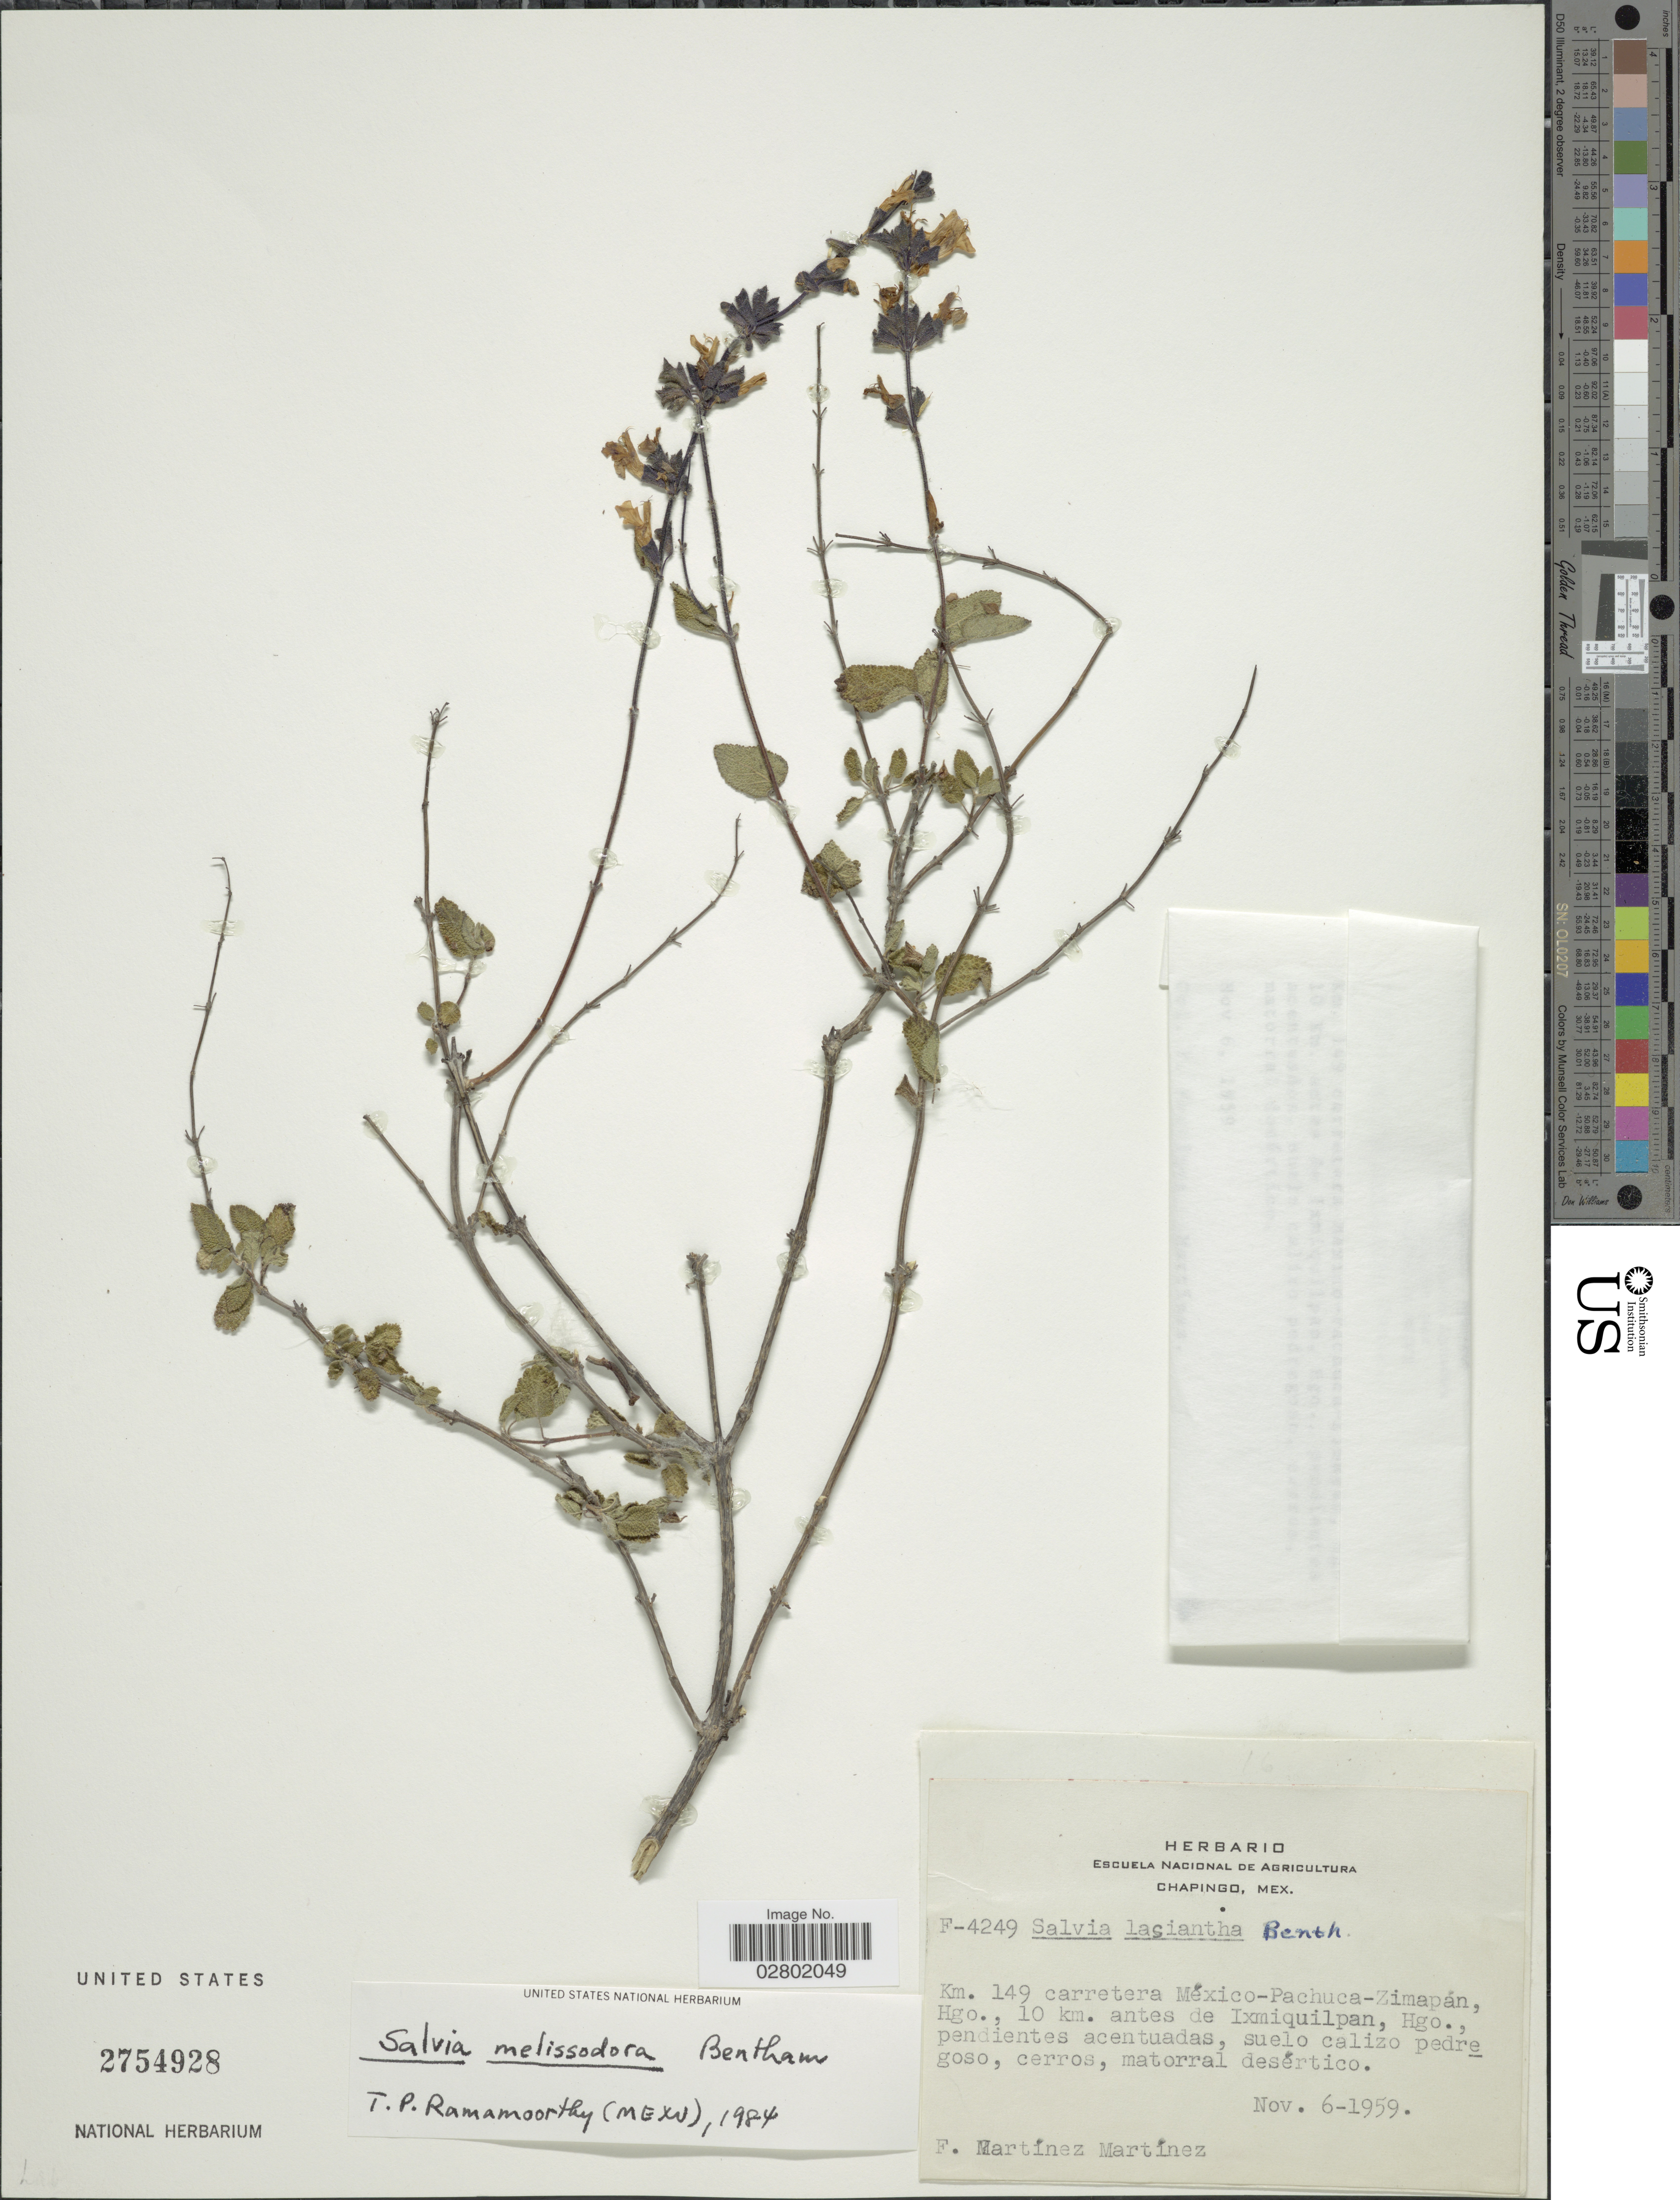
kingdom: Plantae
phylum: Tracheophyta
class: Magnoliopsida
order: Lamiales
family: Lamiaceae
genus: Salvia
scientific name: Salvia melissodora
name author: Lag.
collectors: F. M. Martinez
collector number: F-4249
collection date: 1959-11-06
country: Mexico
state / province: Hidalgo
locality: Km. 149 carretera México-Pachuca-Zimapán, Hgo., 10 km. antes de Ixmiquilpan, Hgo.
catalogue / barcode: US 2754928